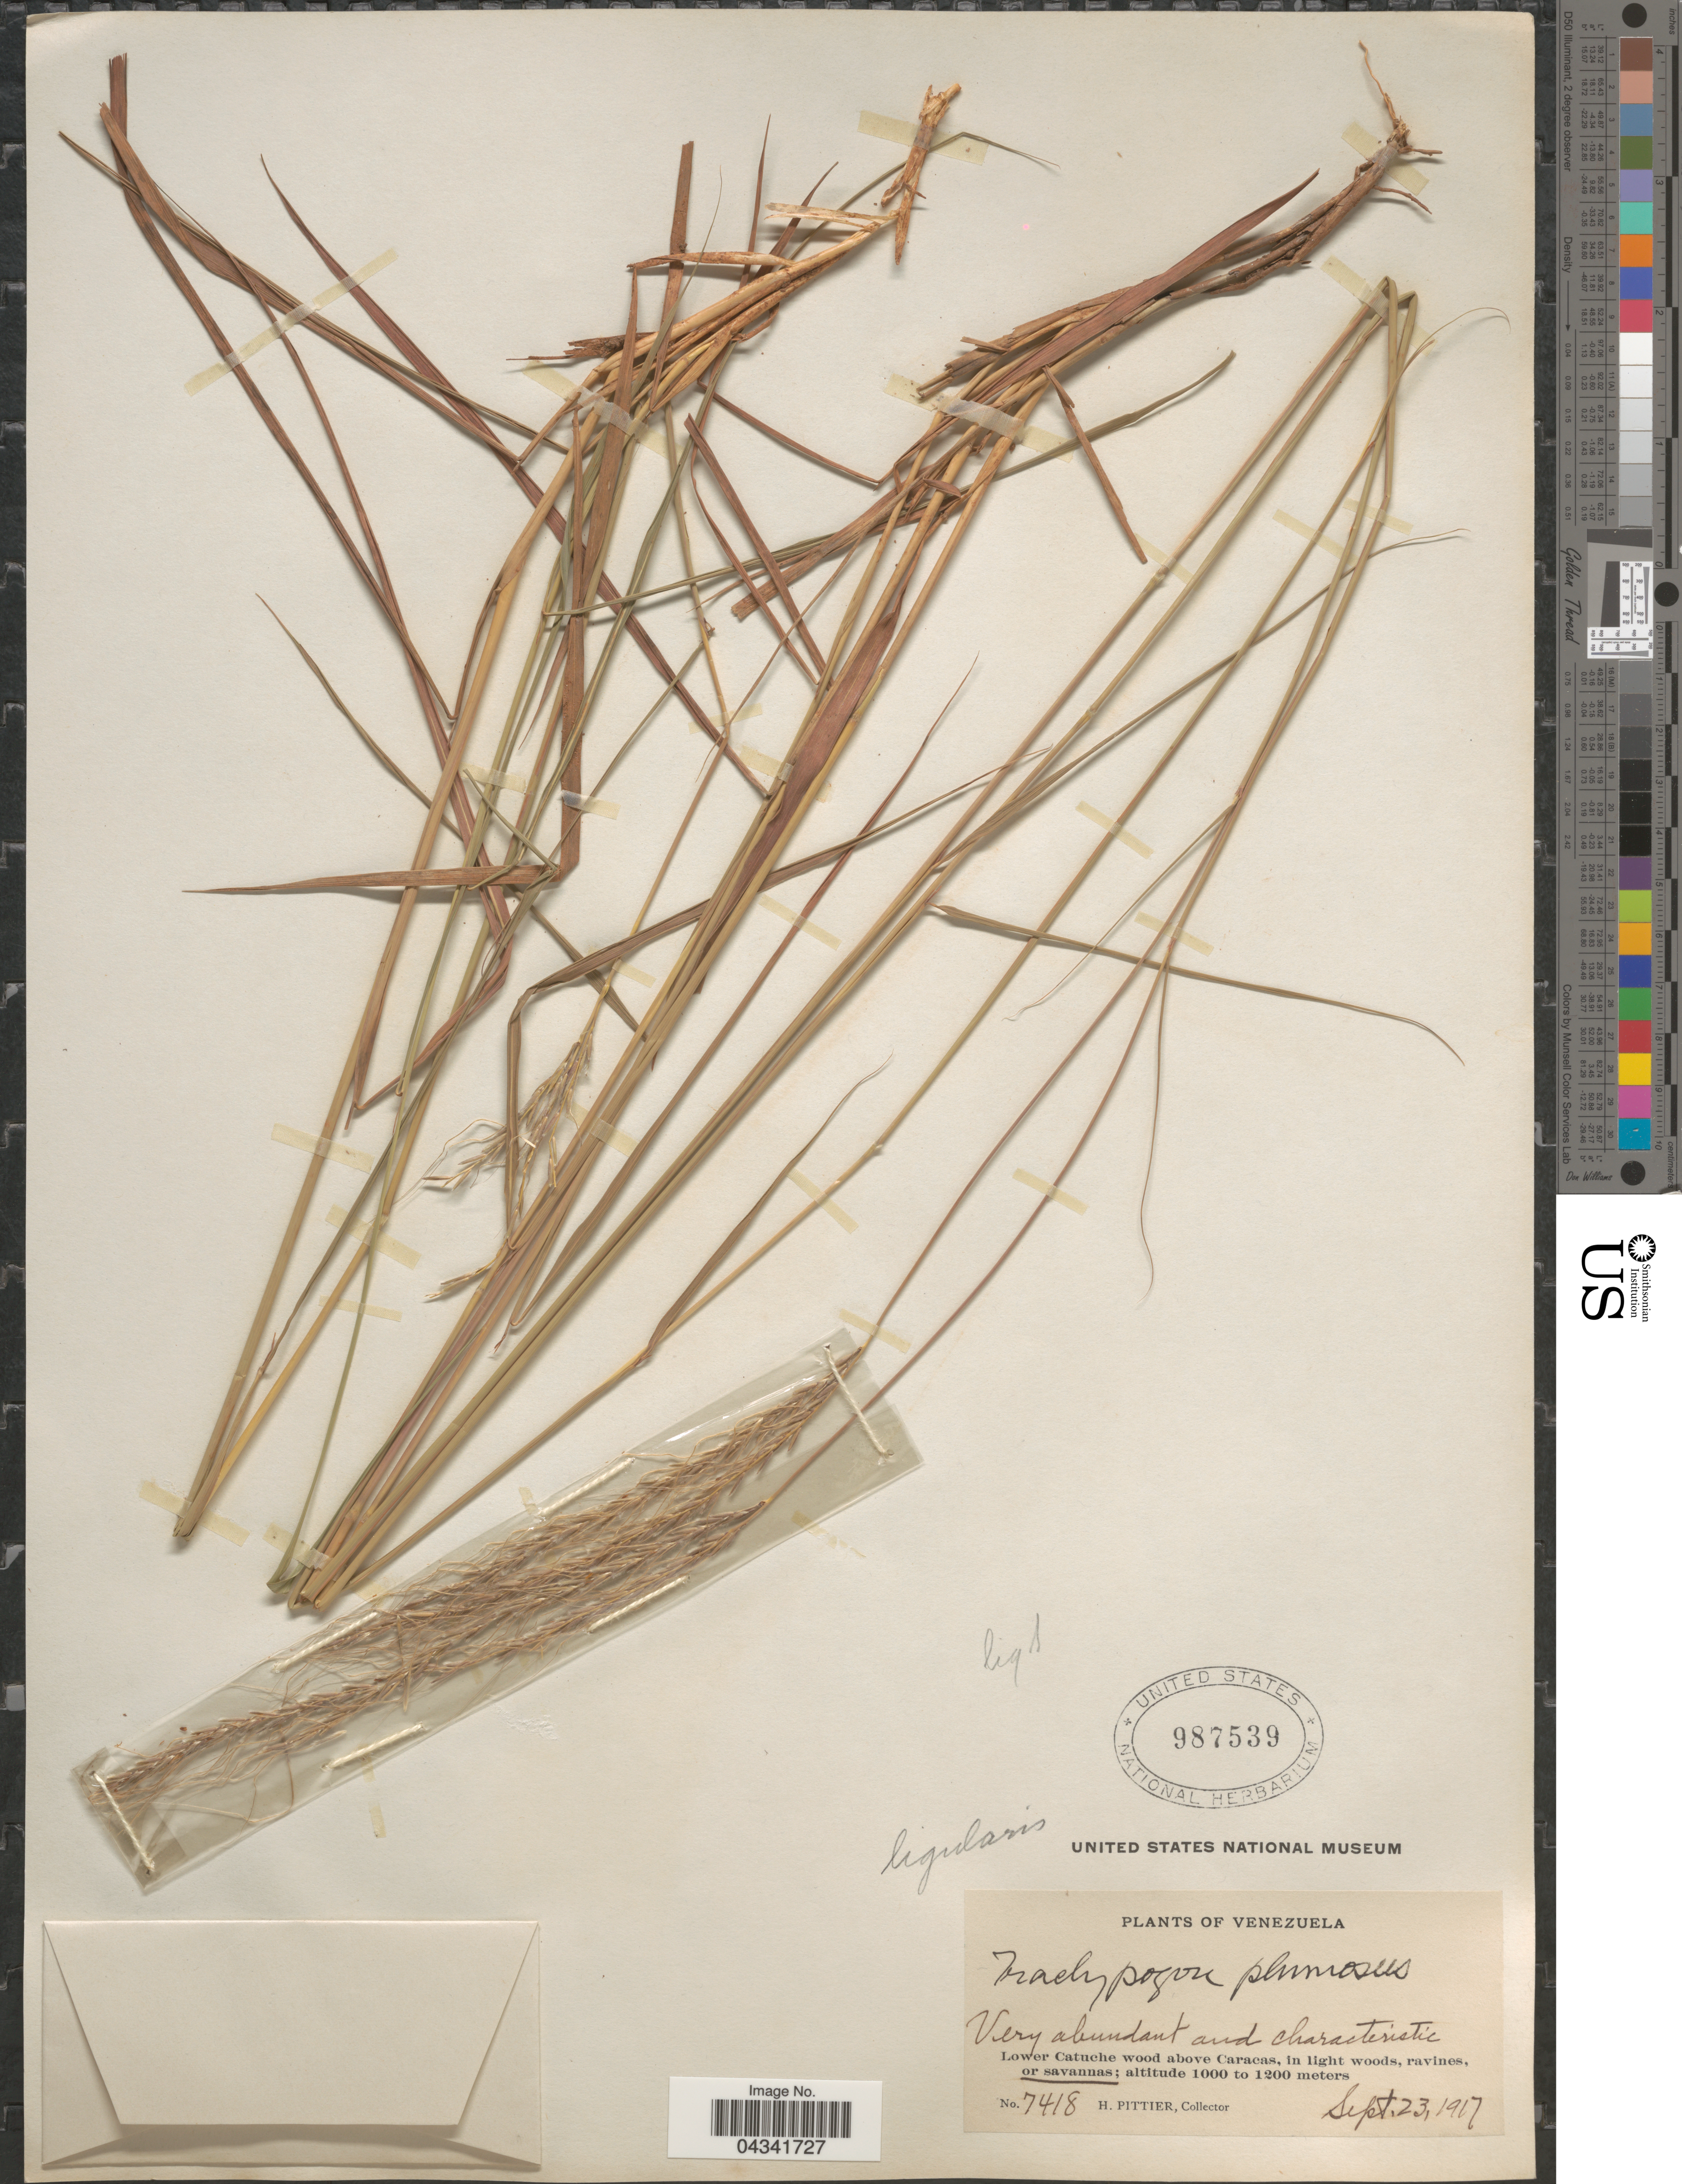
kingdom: Plantae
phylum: Tracheophyta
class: Liliopsida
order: Poales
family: Poaceae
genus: Trachypogon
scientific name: Trachypogon spicatus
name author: (L. f.) Kuntze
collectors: H. F. Pittier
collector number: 7418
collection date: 1917-09-23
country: Venezuela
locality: Lower Catuche wood above Caracas, in light woods, ravines, or savannas.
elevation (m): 1000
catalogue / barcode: US 987539